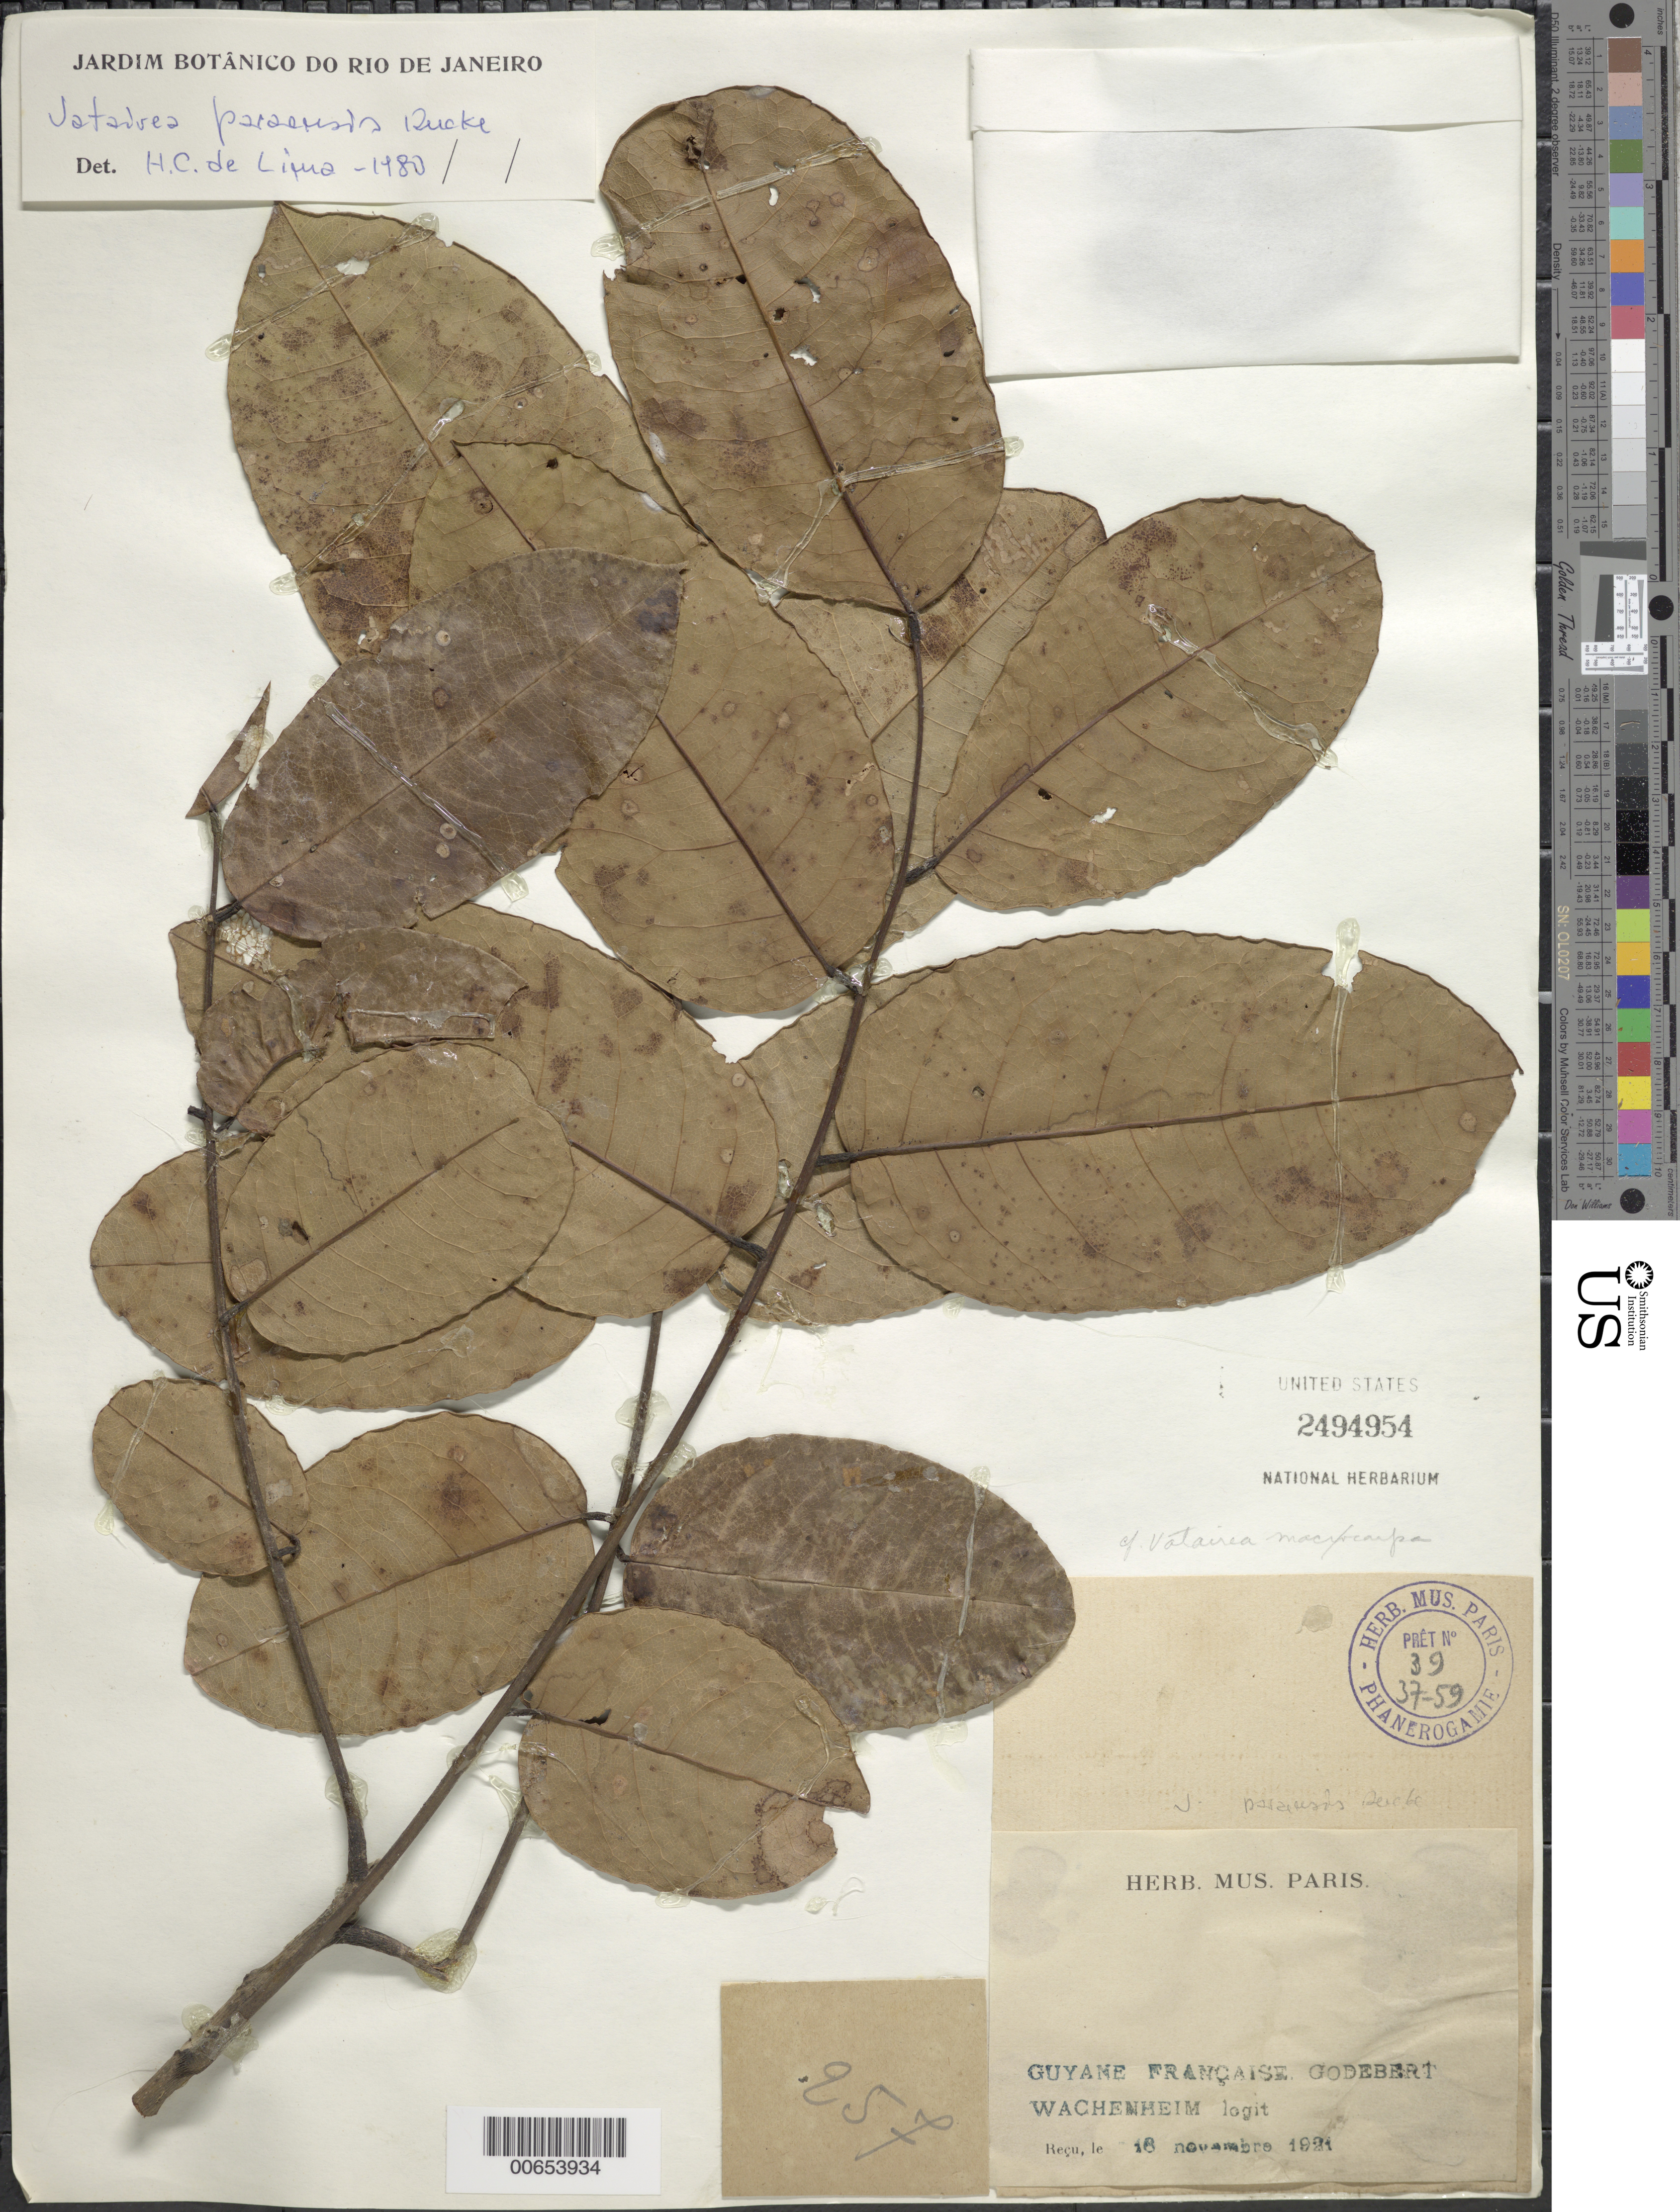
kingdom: Plantae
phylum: Tracheophyta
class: Magnoliopsida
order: Fabales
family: Fabaceae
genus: Vatairea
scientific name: Vatairea paraensis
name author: Ducke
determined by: Lima, H. C. de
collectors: G. Wachenheim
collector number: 257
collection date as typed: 16-Nov-21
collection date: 1921-11-16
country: French Guiana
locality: Godebert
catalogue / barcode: US 2494954